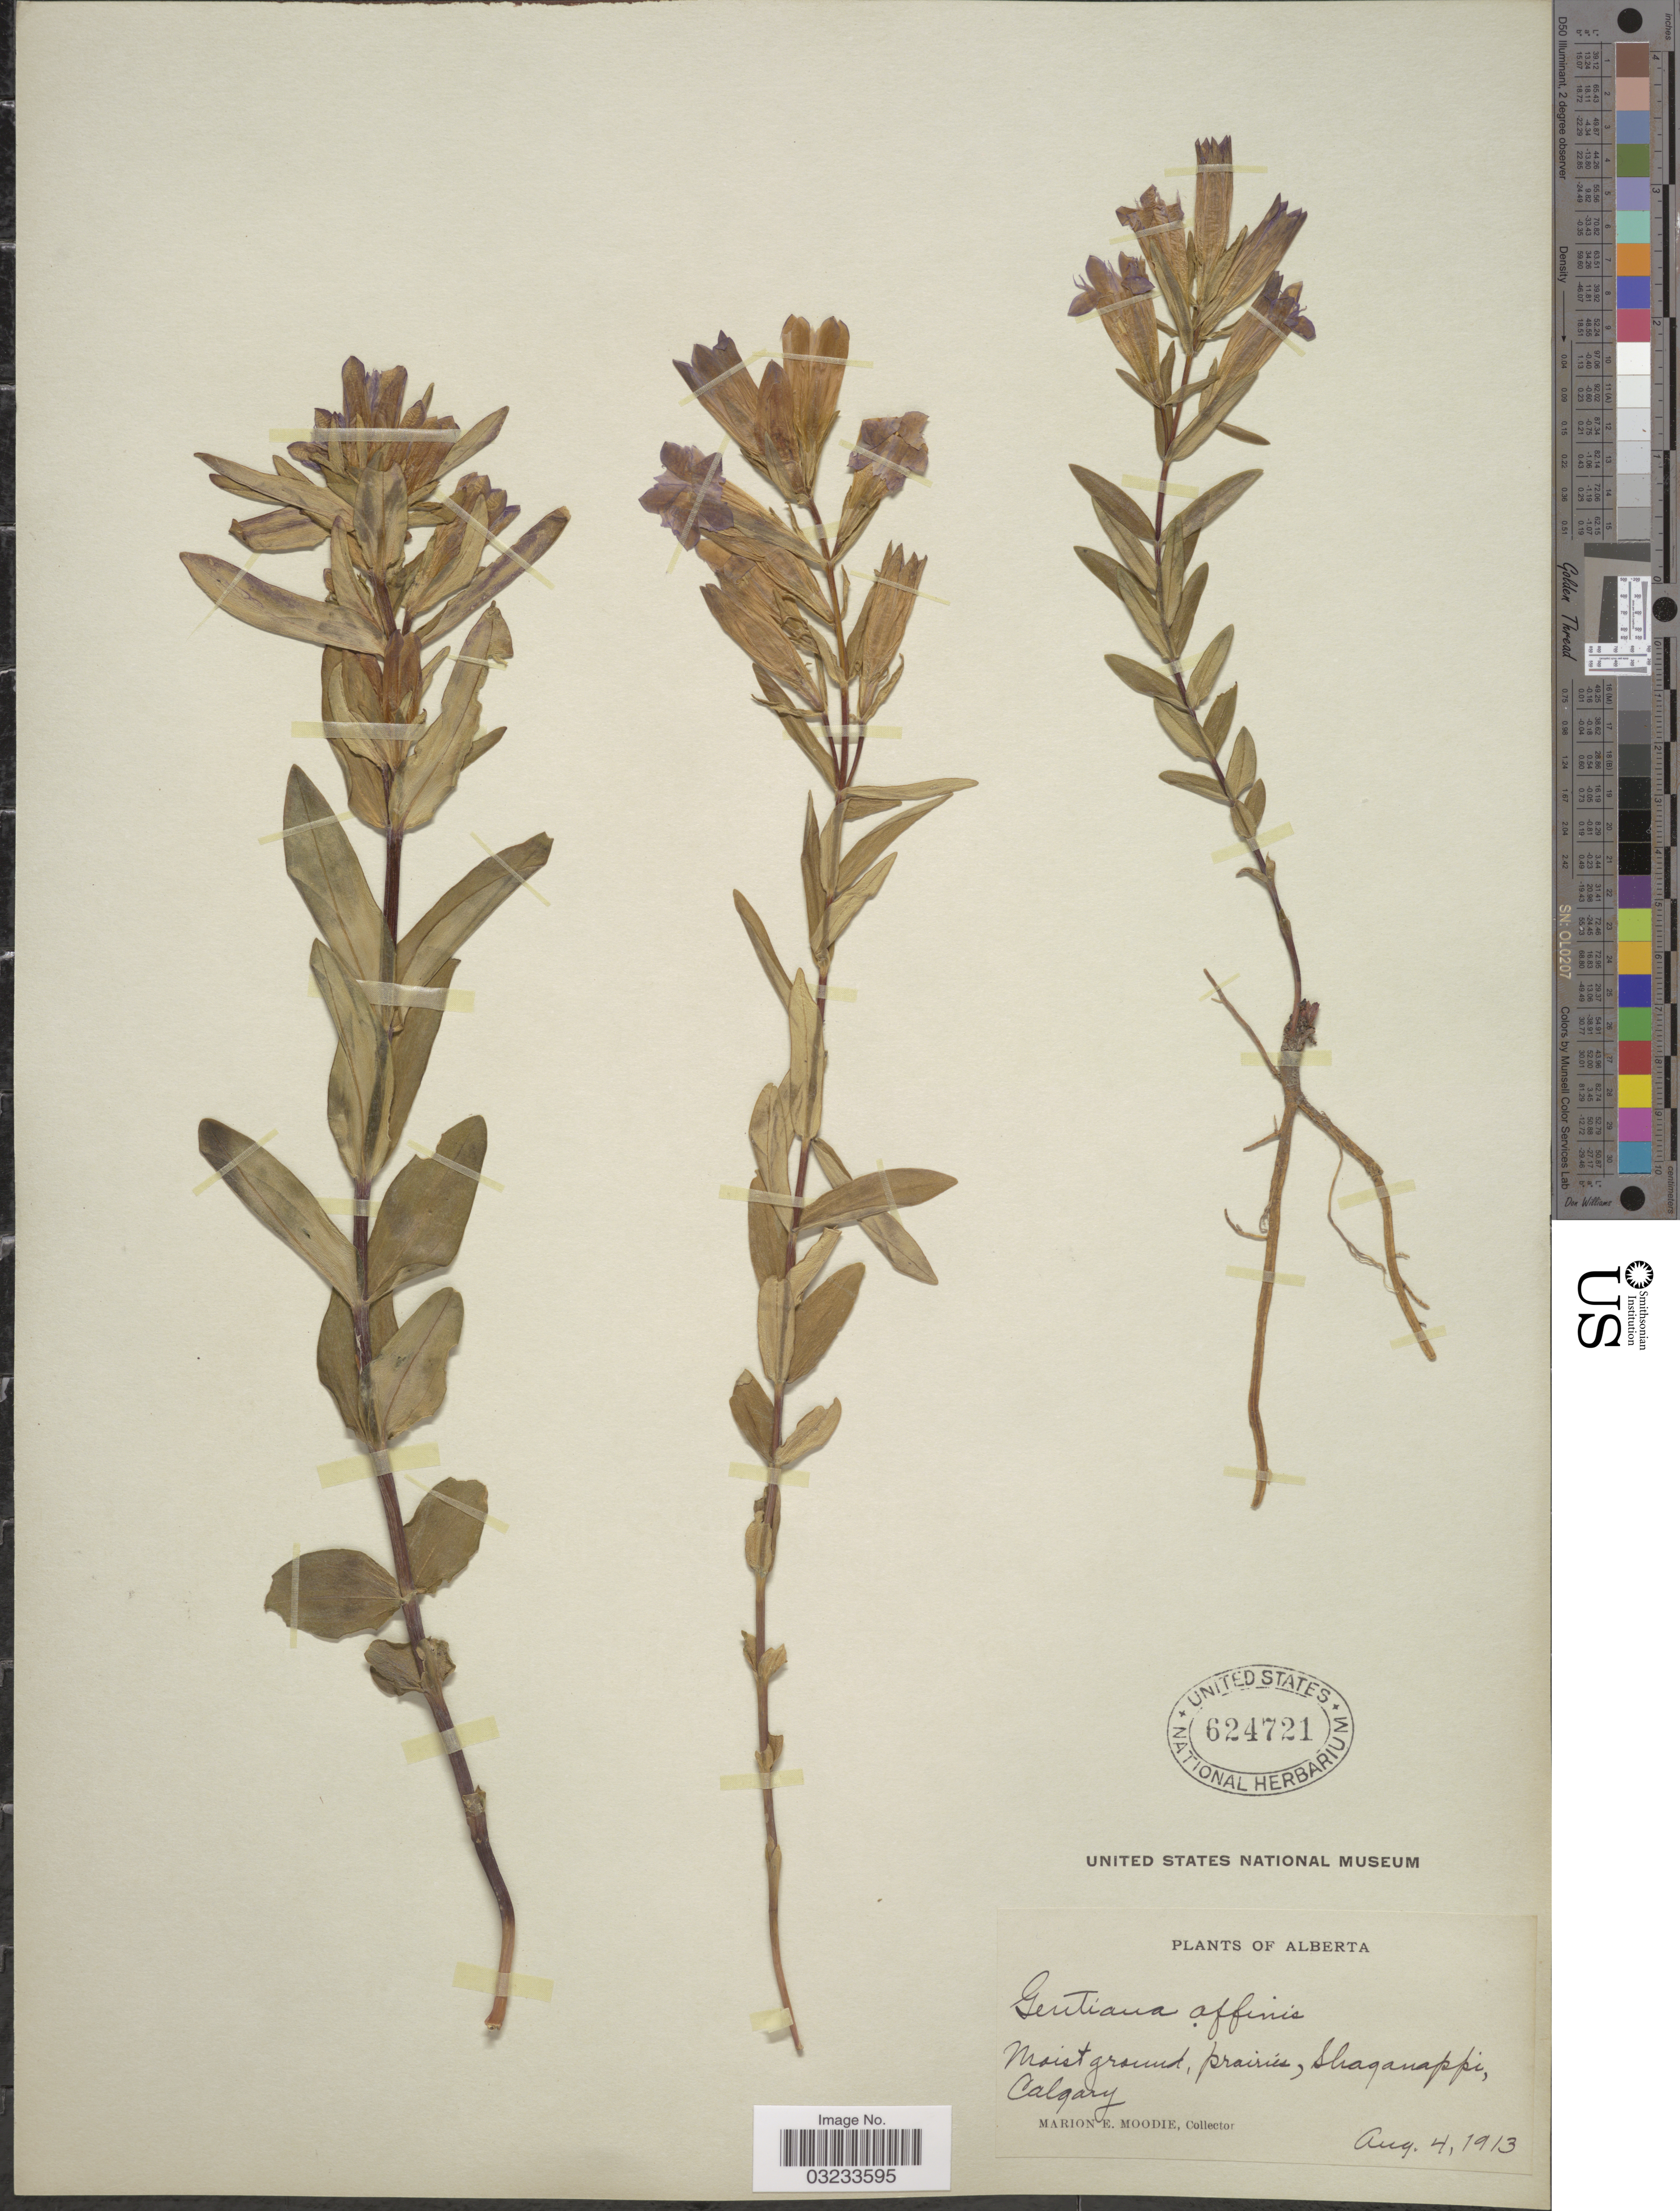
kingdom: Plantae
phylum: Tracheophyta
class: Magnoliopsida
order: Gentianales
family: Gentianaceae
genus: Gentiana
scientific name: Gentiana affinis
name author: Griseb.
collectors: M. E. Moodie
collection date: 1913-08-04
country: Canada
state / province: Alberta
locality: Shaganappi, Calgary.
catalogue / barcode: US 624721